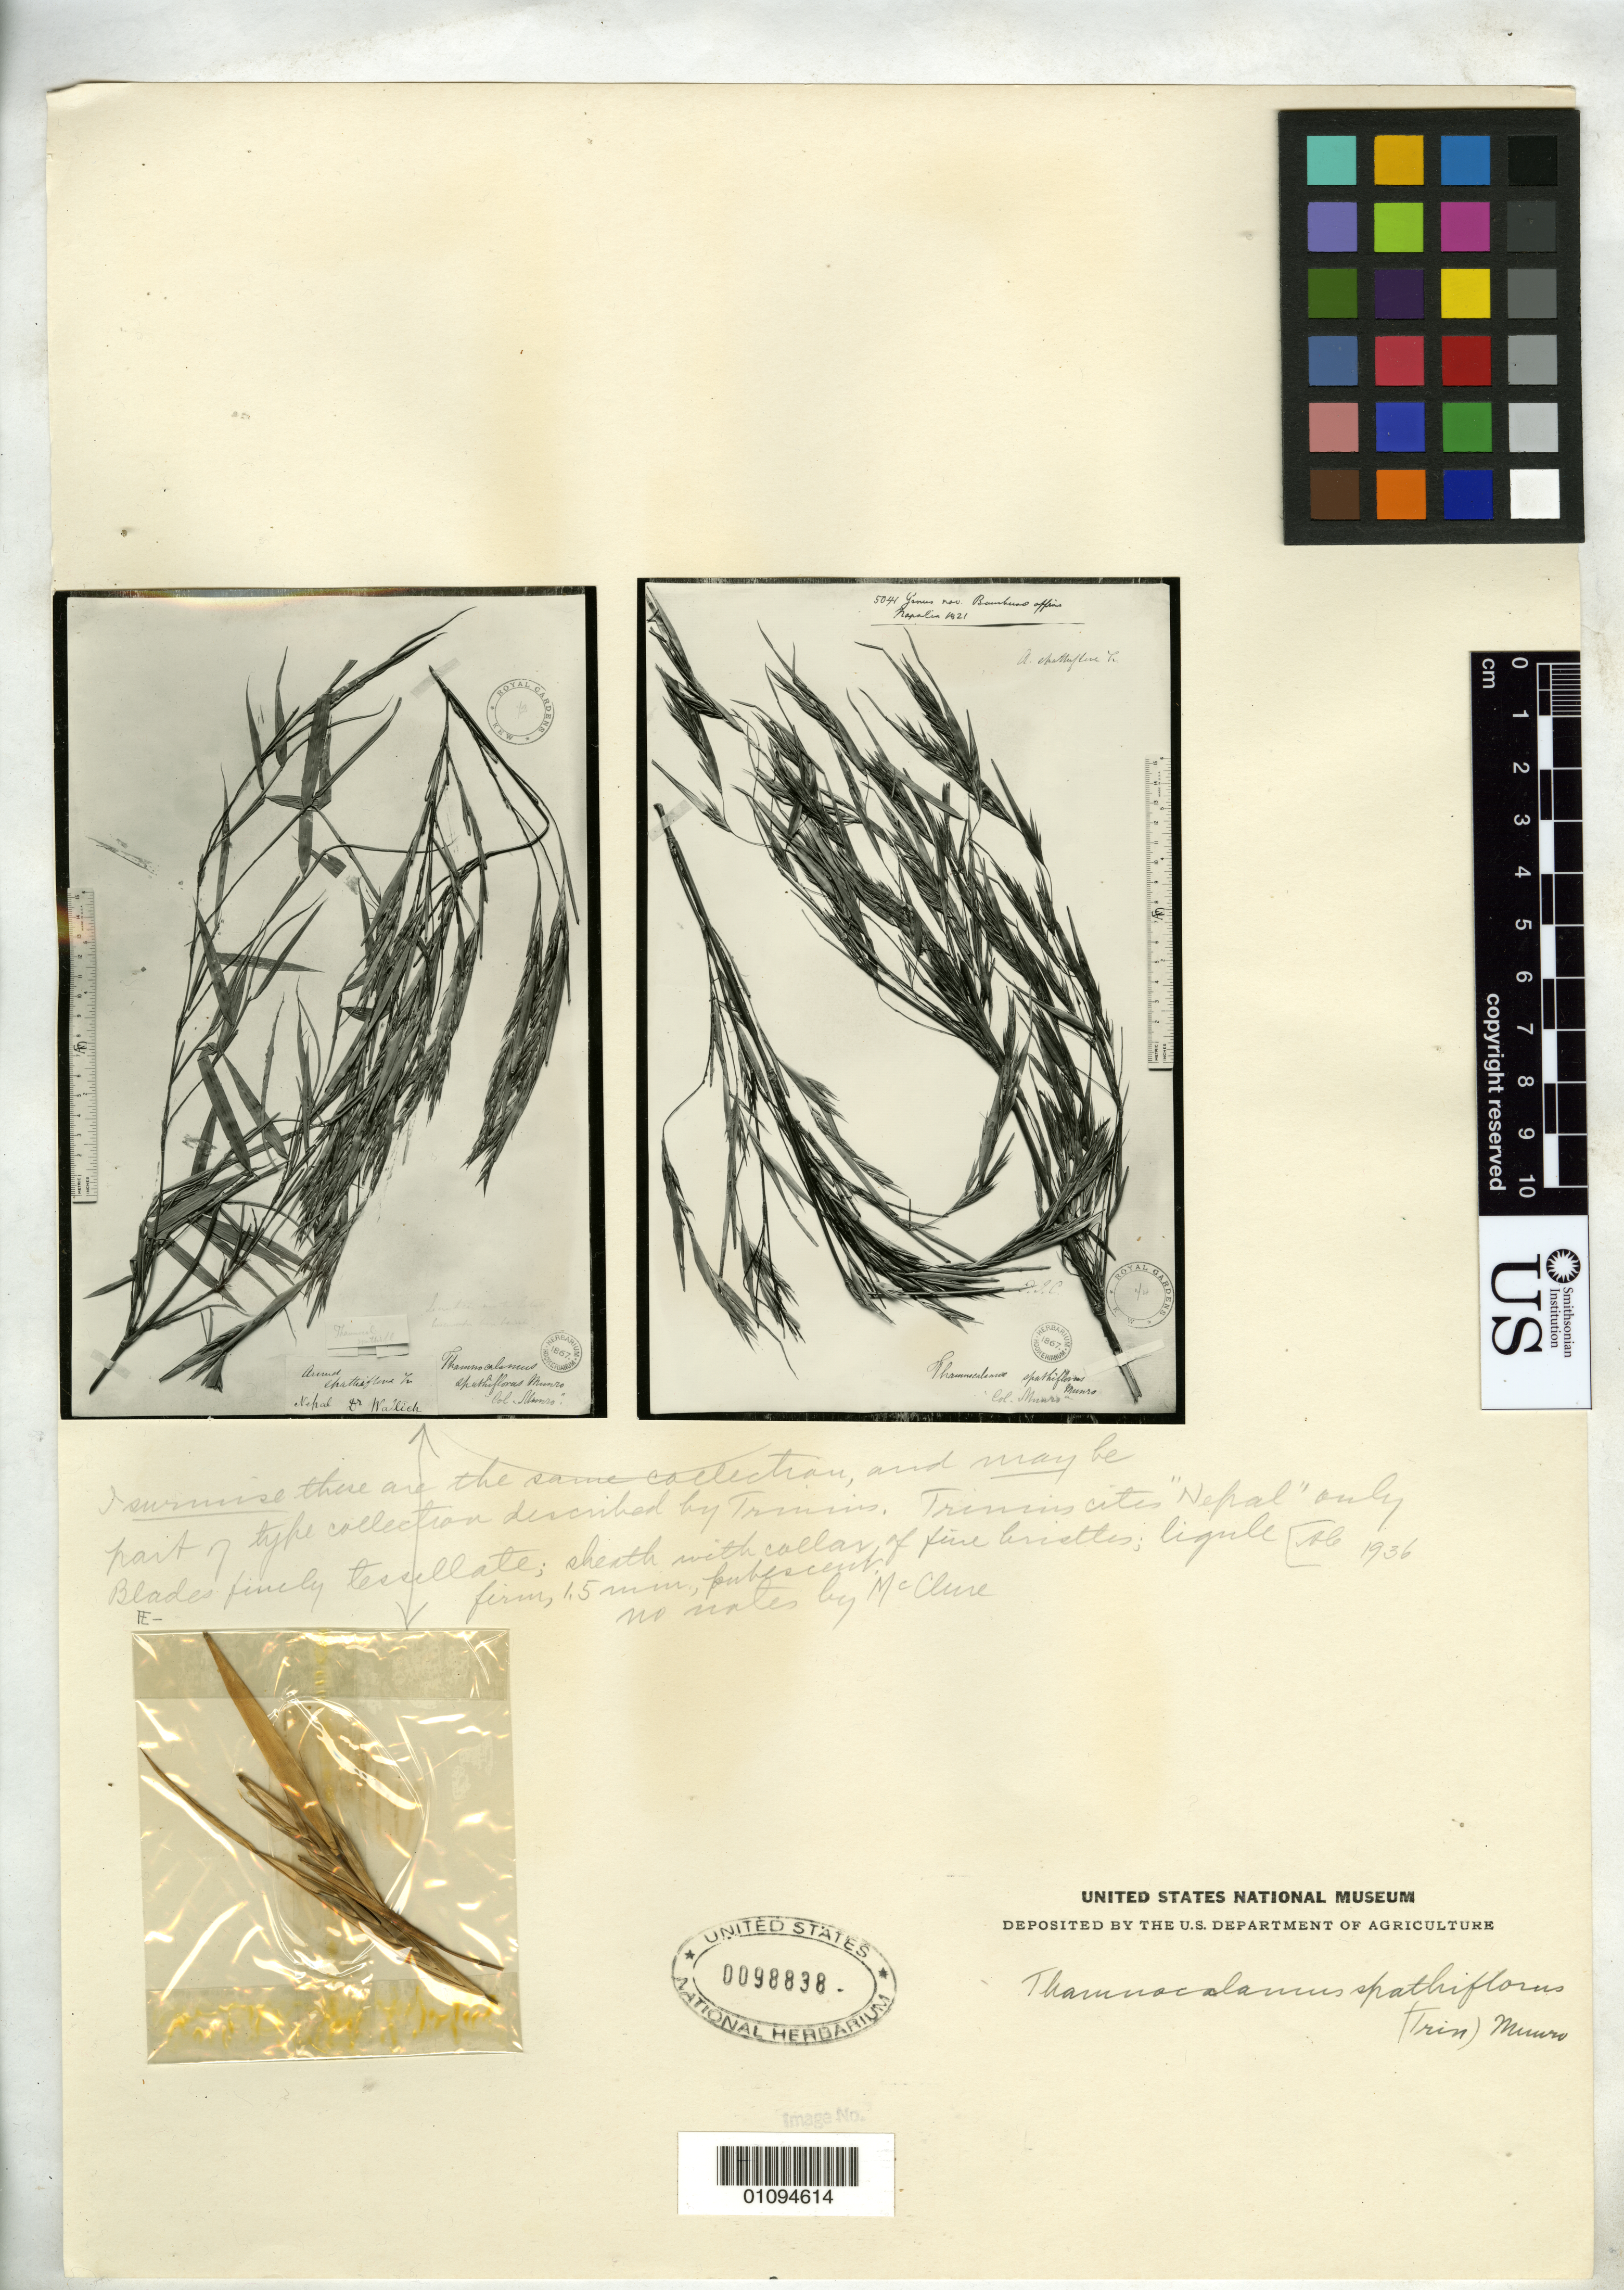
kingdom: Plantae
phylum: Tracheophyta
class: Liliopsida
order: Poales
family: Poaceae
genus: Arundinaria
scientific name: Arundinaria spathiflora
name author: Trin.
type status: Type Material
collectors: N. Wallich & E. Rudge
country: Nepal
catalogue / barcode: US 98838